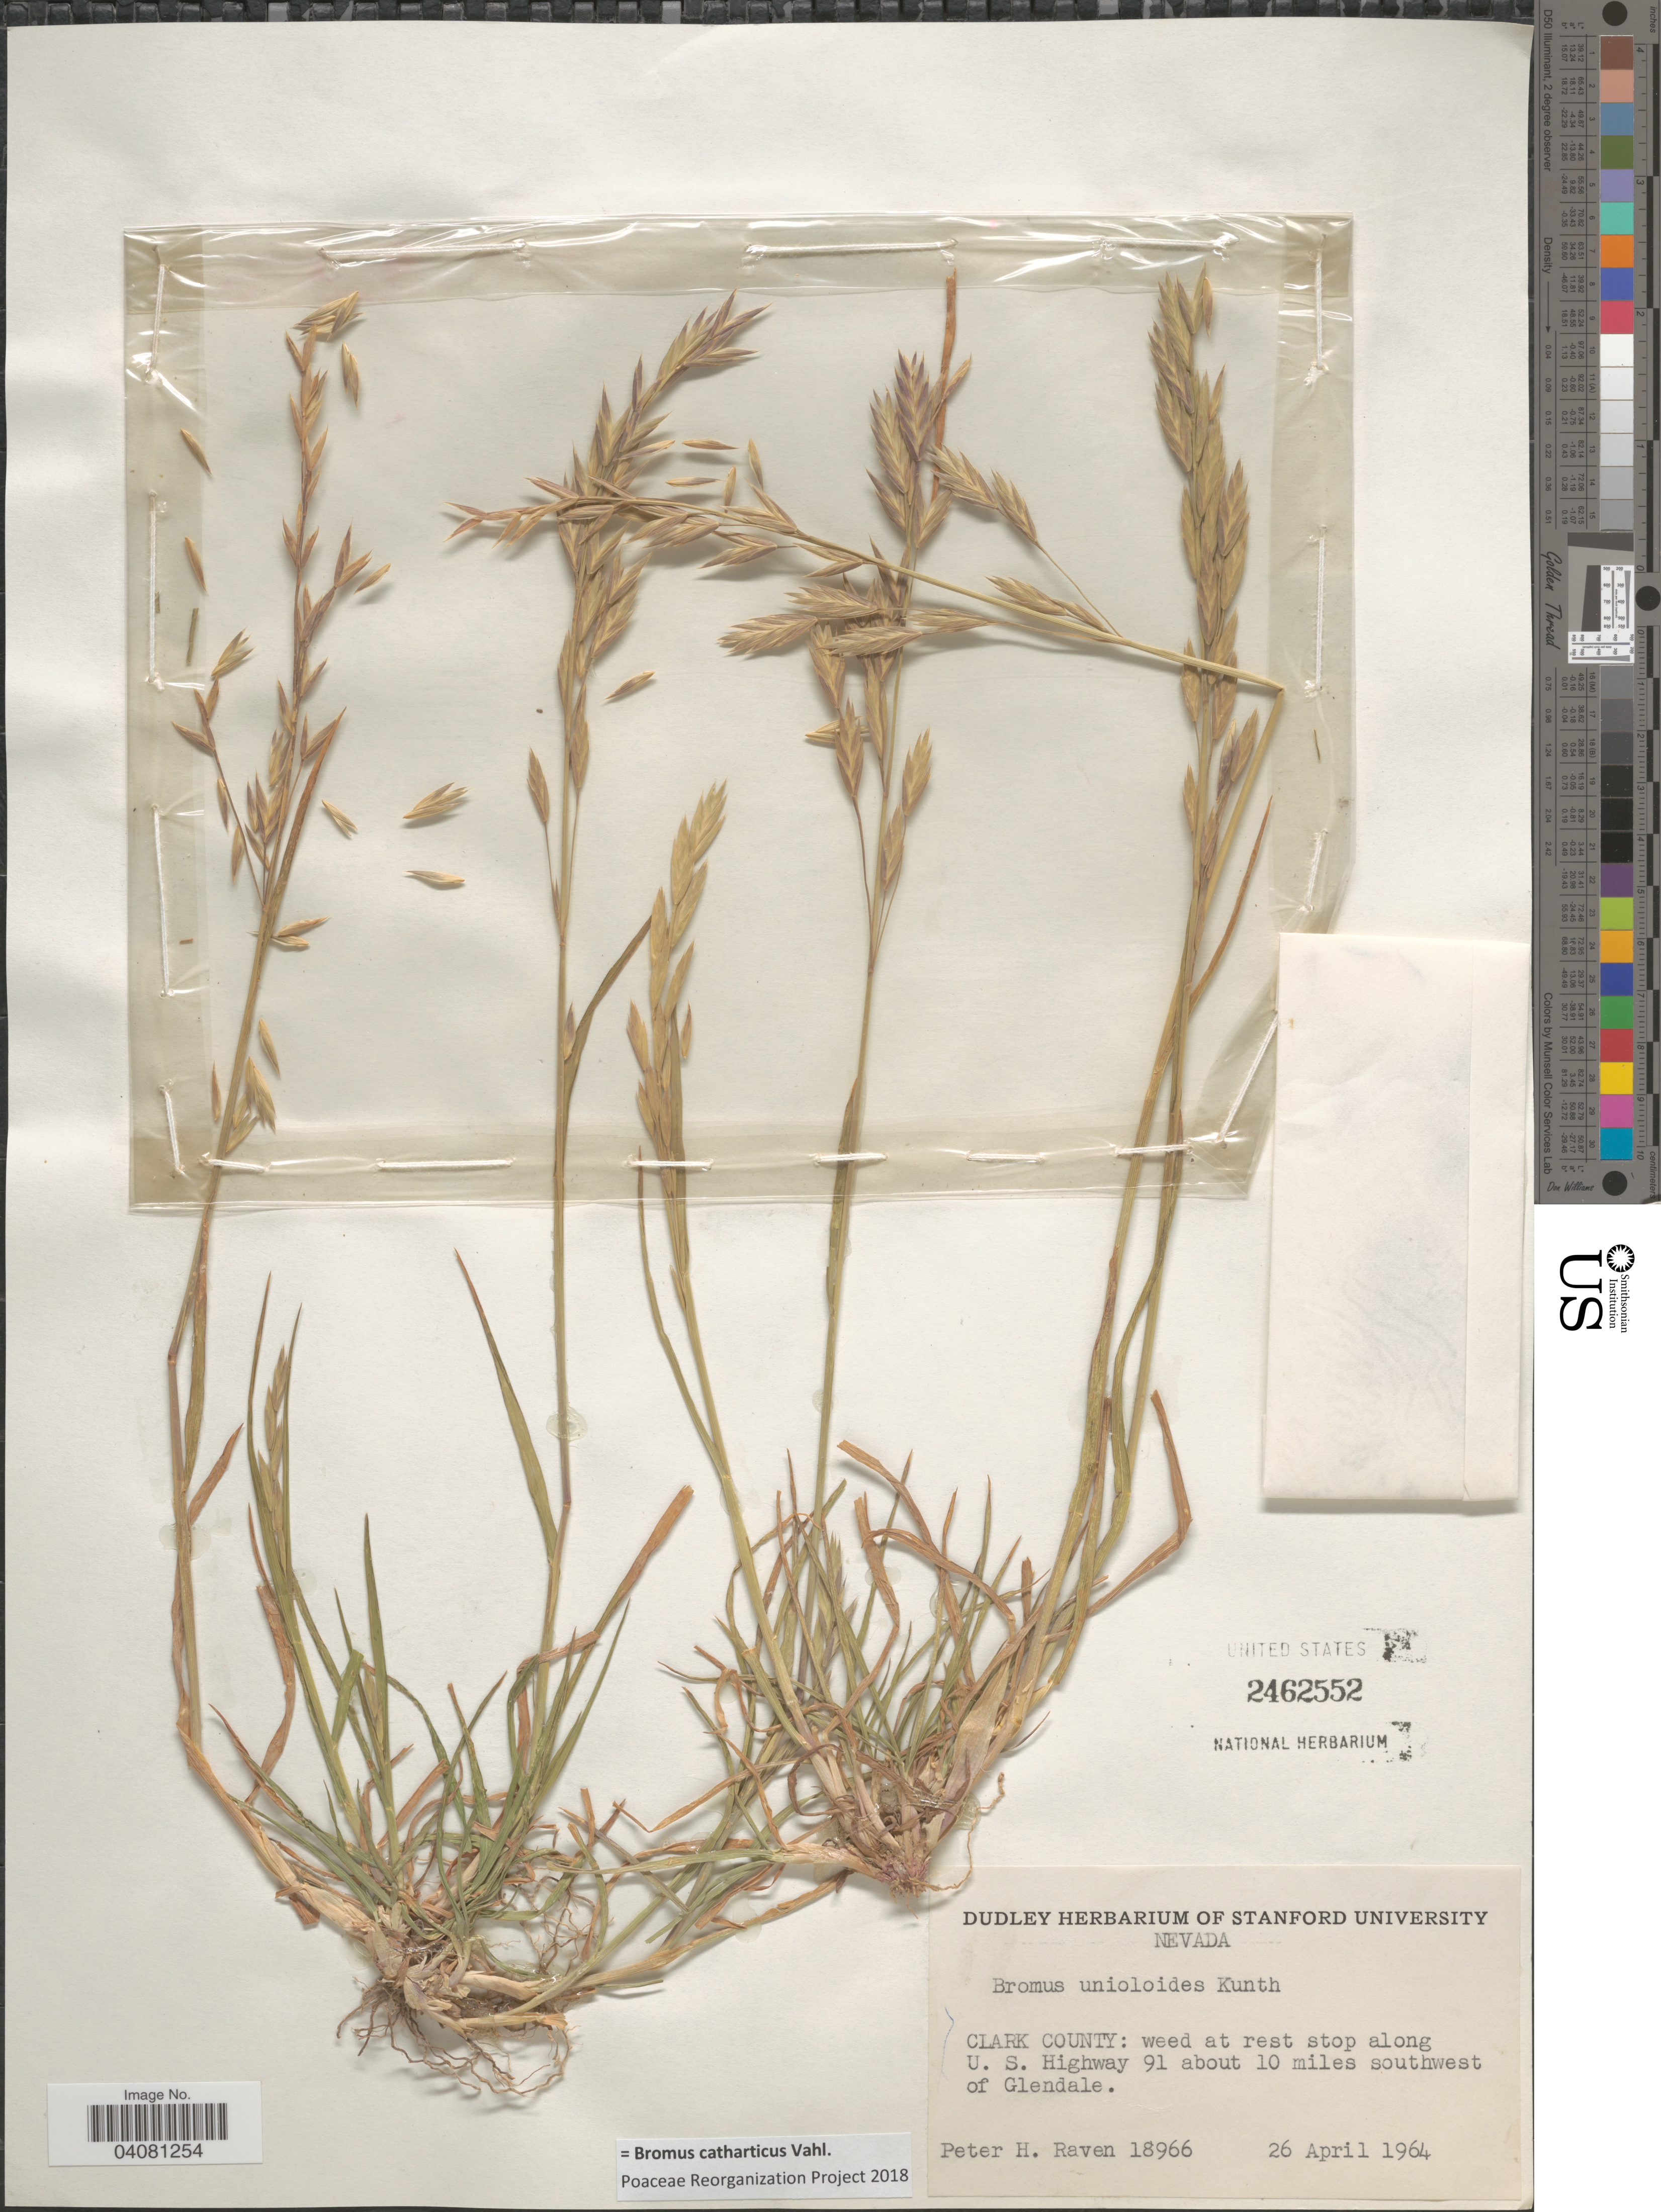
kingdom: Plantae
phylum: Tracheophyta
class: Liliopsida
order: Poales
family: Poaceae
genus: Bromus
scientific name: Bromus catharticus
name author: Vahl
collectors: P. Raven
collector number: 18966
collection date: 1964-04-26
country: United States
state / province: Nevada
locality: Clark County: weed at rest stop along U.S. Highway 91 about 10 miles southwest of Glendale.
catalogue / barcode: US 2462552